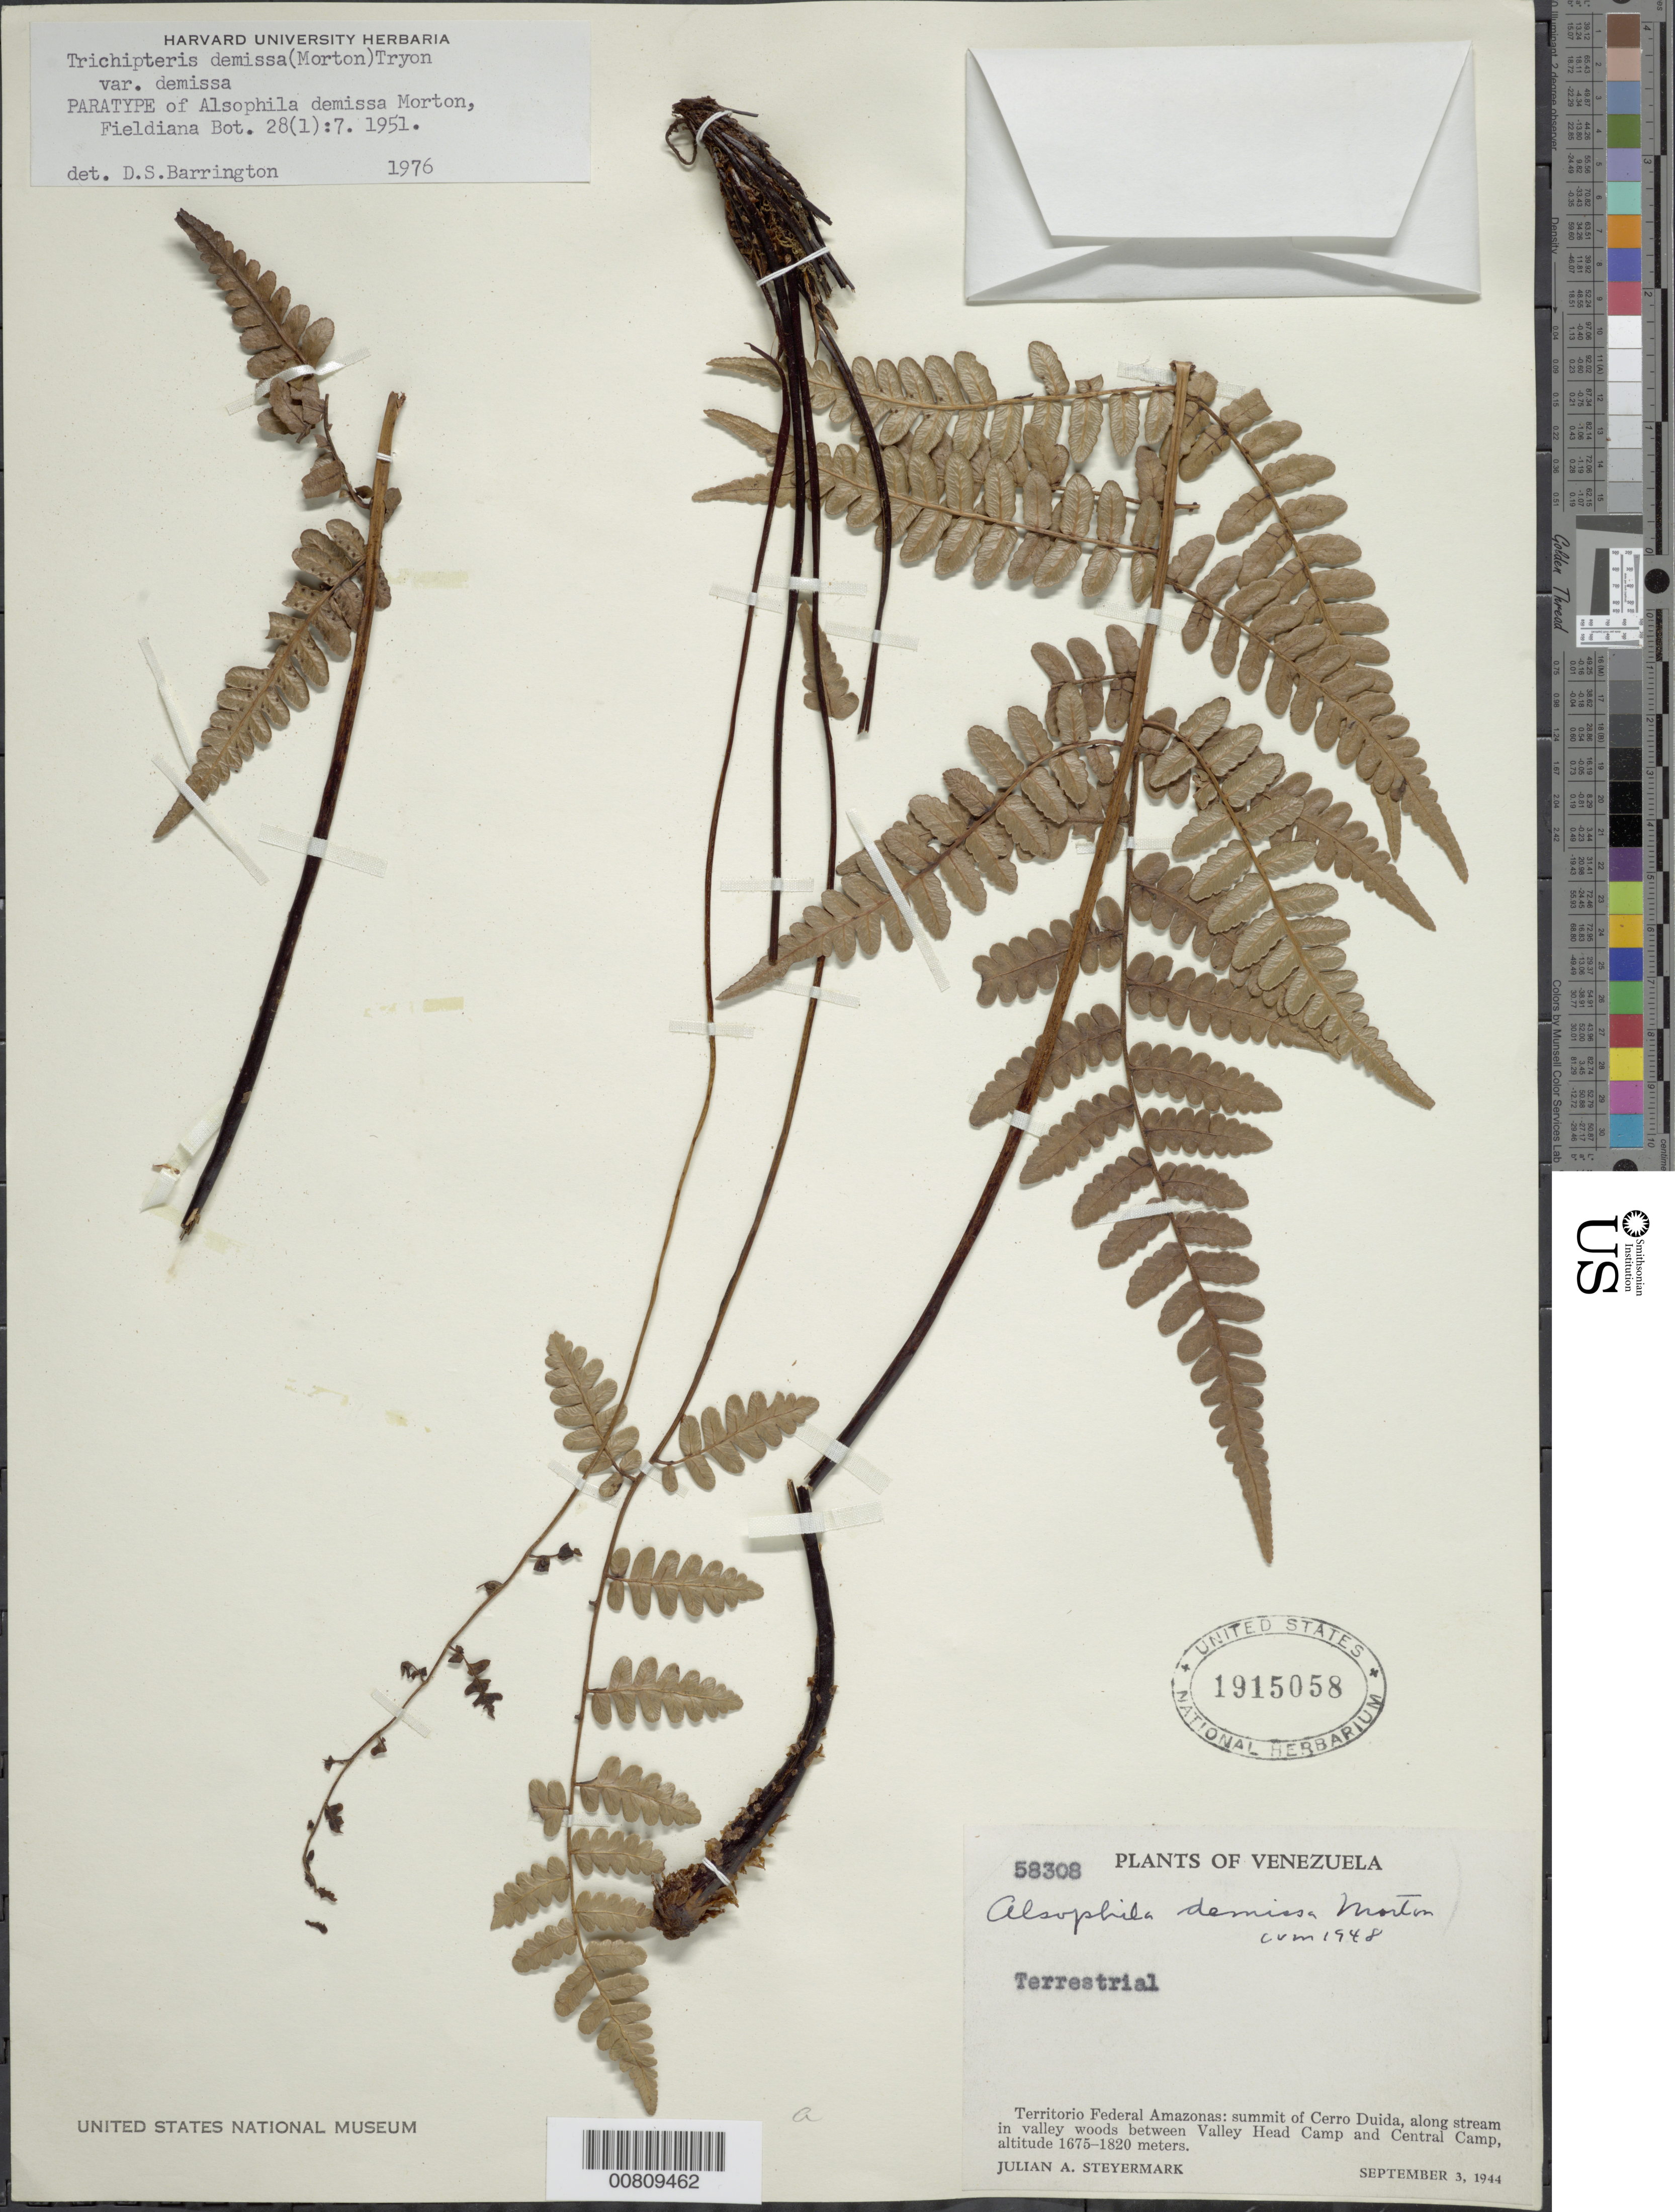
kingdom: Plantae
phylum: Tracheophyta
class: Polypodiopsida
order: Cyatheales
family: Cyatheaceae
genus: Cyathea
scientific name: Cyathea demissa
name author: (C.V. Morton) A.R. Sm. ex Lellinger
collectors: J. Steyermark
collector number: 58308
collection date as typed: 3-Sep-44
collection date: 1944-09-03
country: Venezuela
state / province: Amazonas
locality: Cerro Duida, between Valley Head Camp and Central Camp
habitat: Along stream in valley woods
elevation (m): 1675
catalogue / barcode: US 1915058